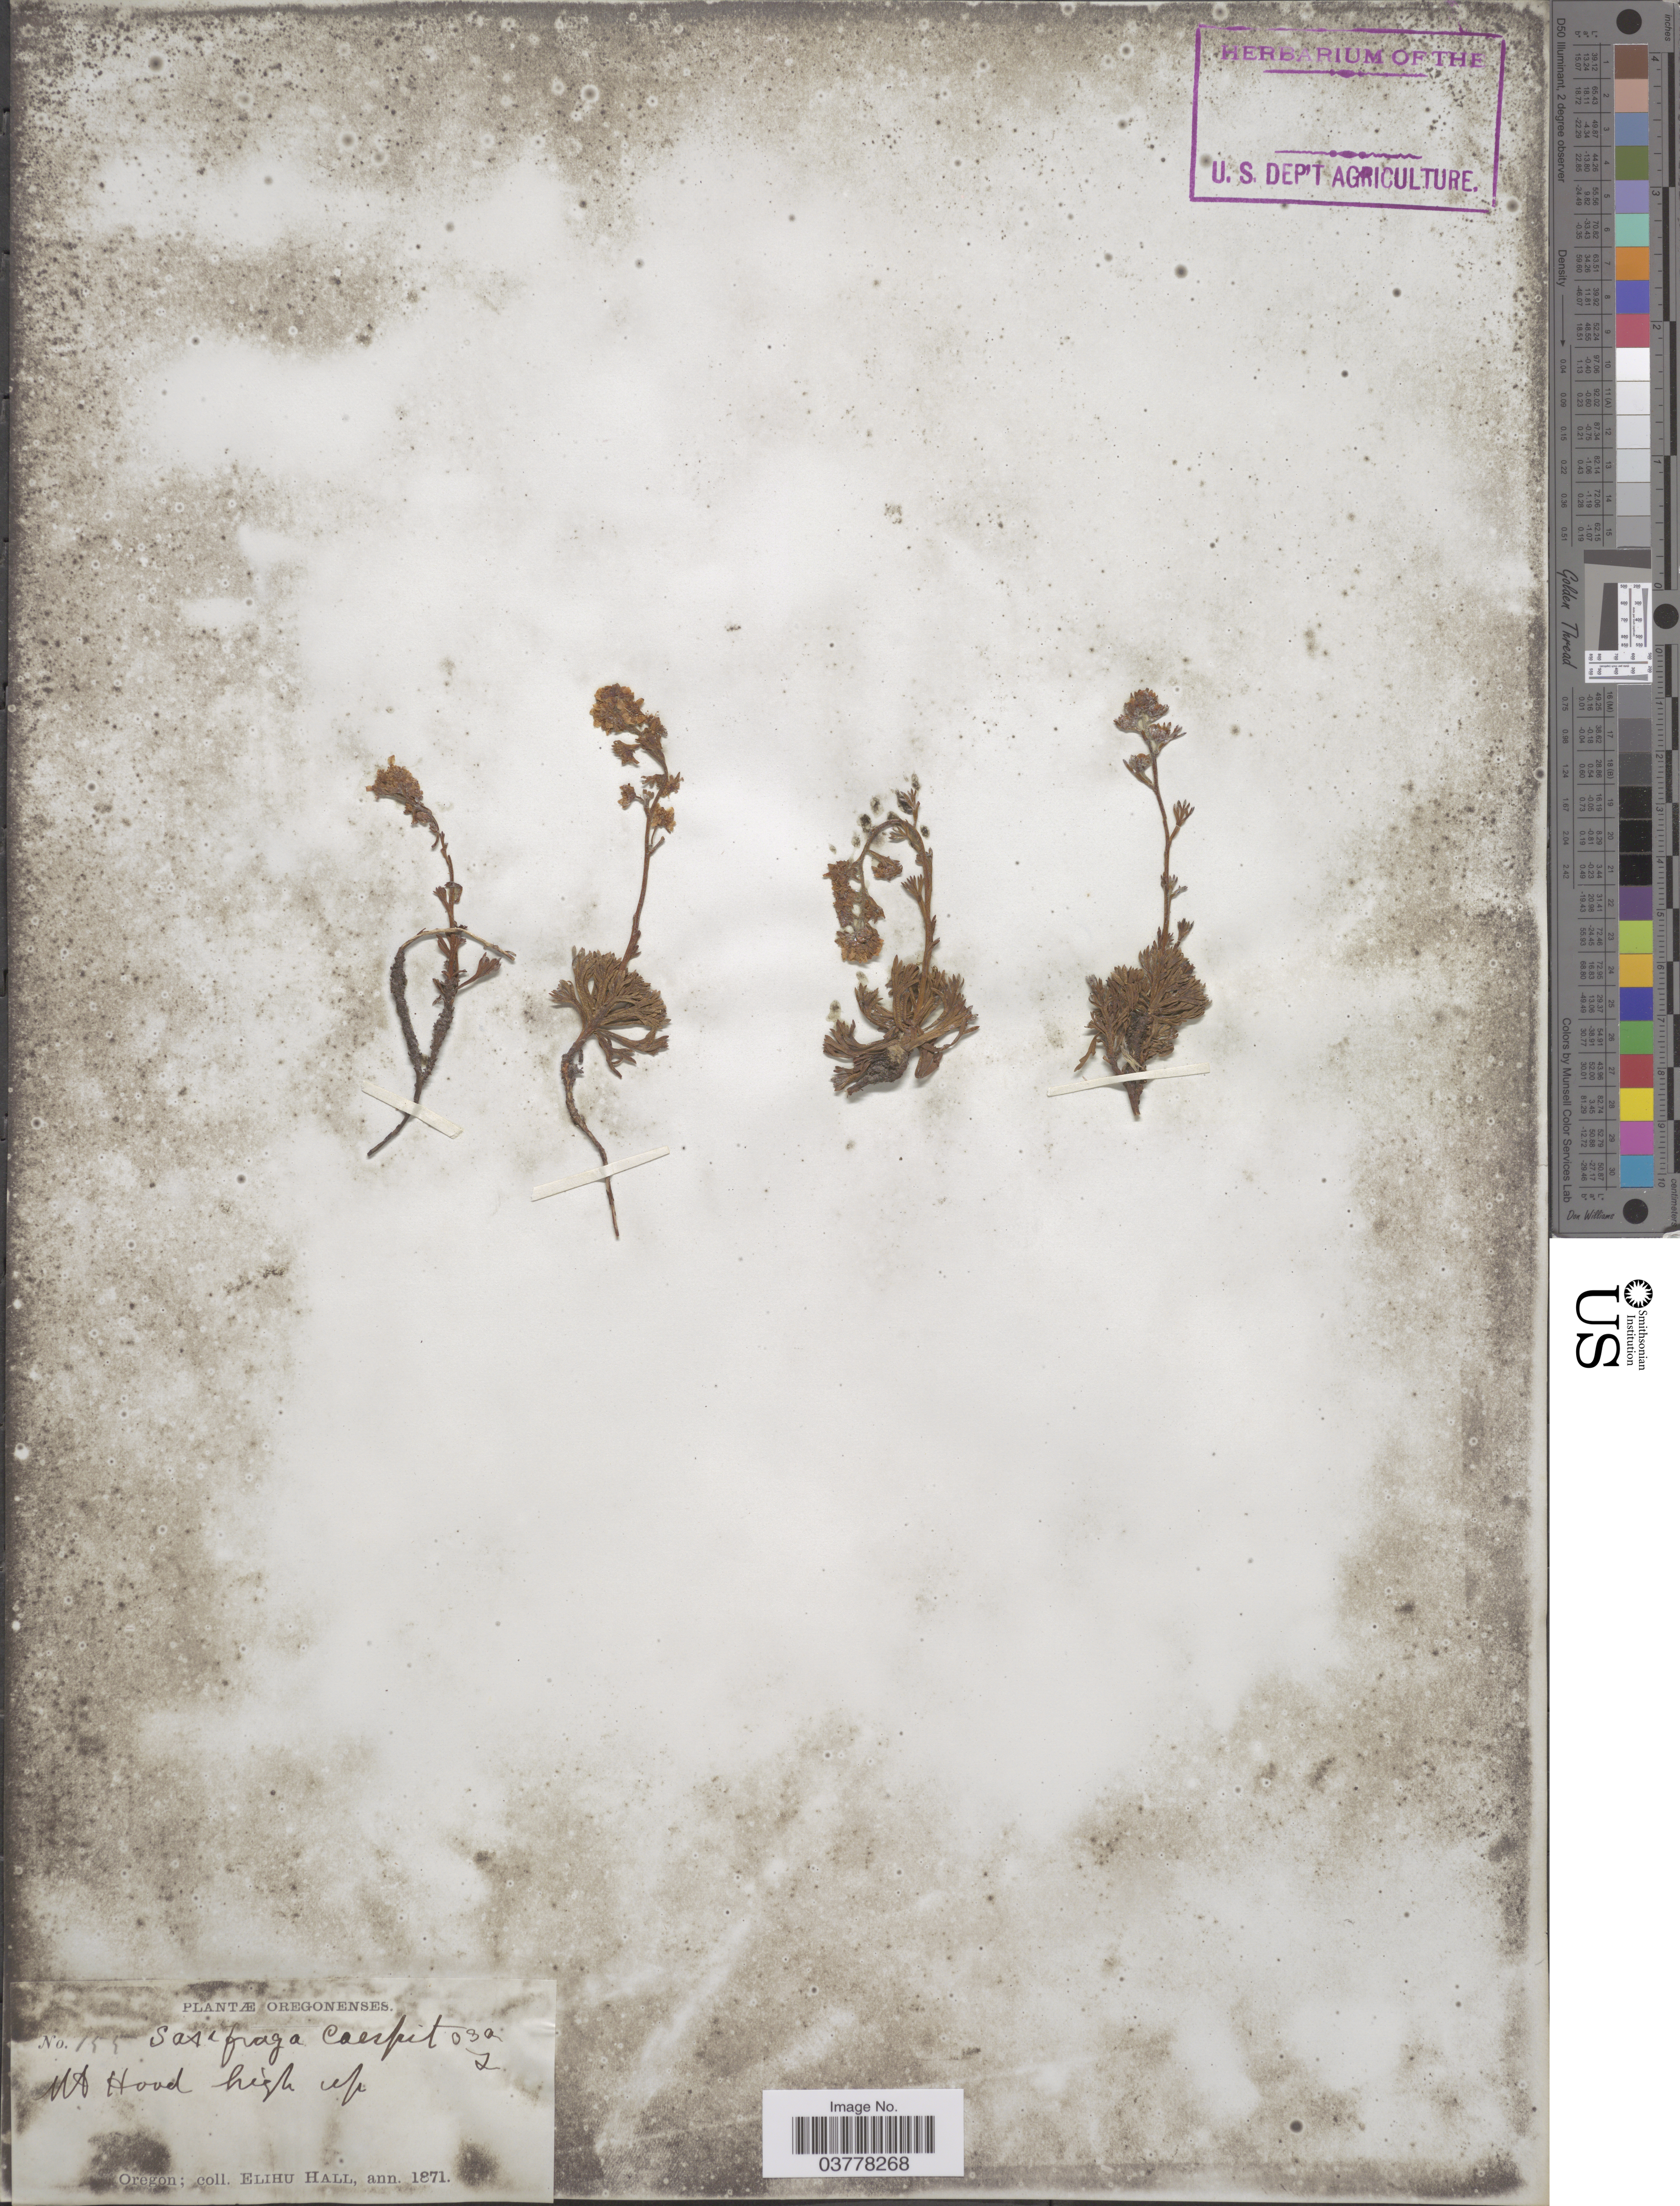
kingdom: Plantae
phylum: Tracheophyta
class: Magnoliopsida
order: Saxifragales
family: Saxifragaceae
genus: Saxifraga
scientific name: Saxifraga caespitosa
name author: L.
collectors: E. Hall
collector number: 155*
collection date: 1871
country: United States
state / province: Oregon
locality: Mt Hood high up.